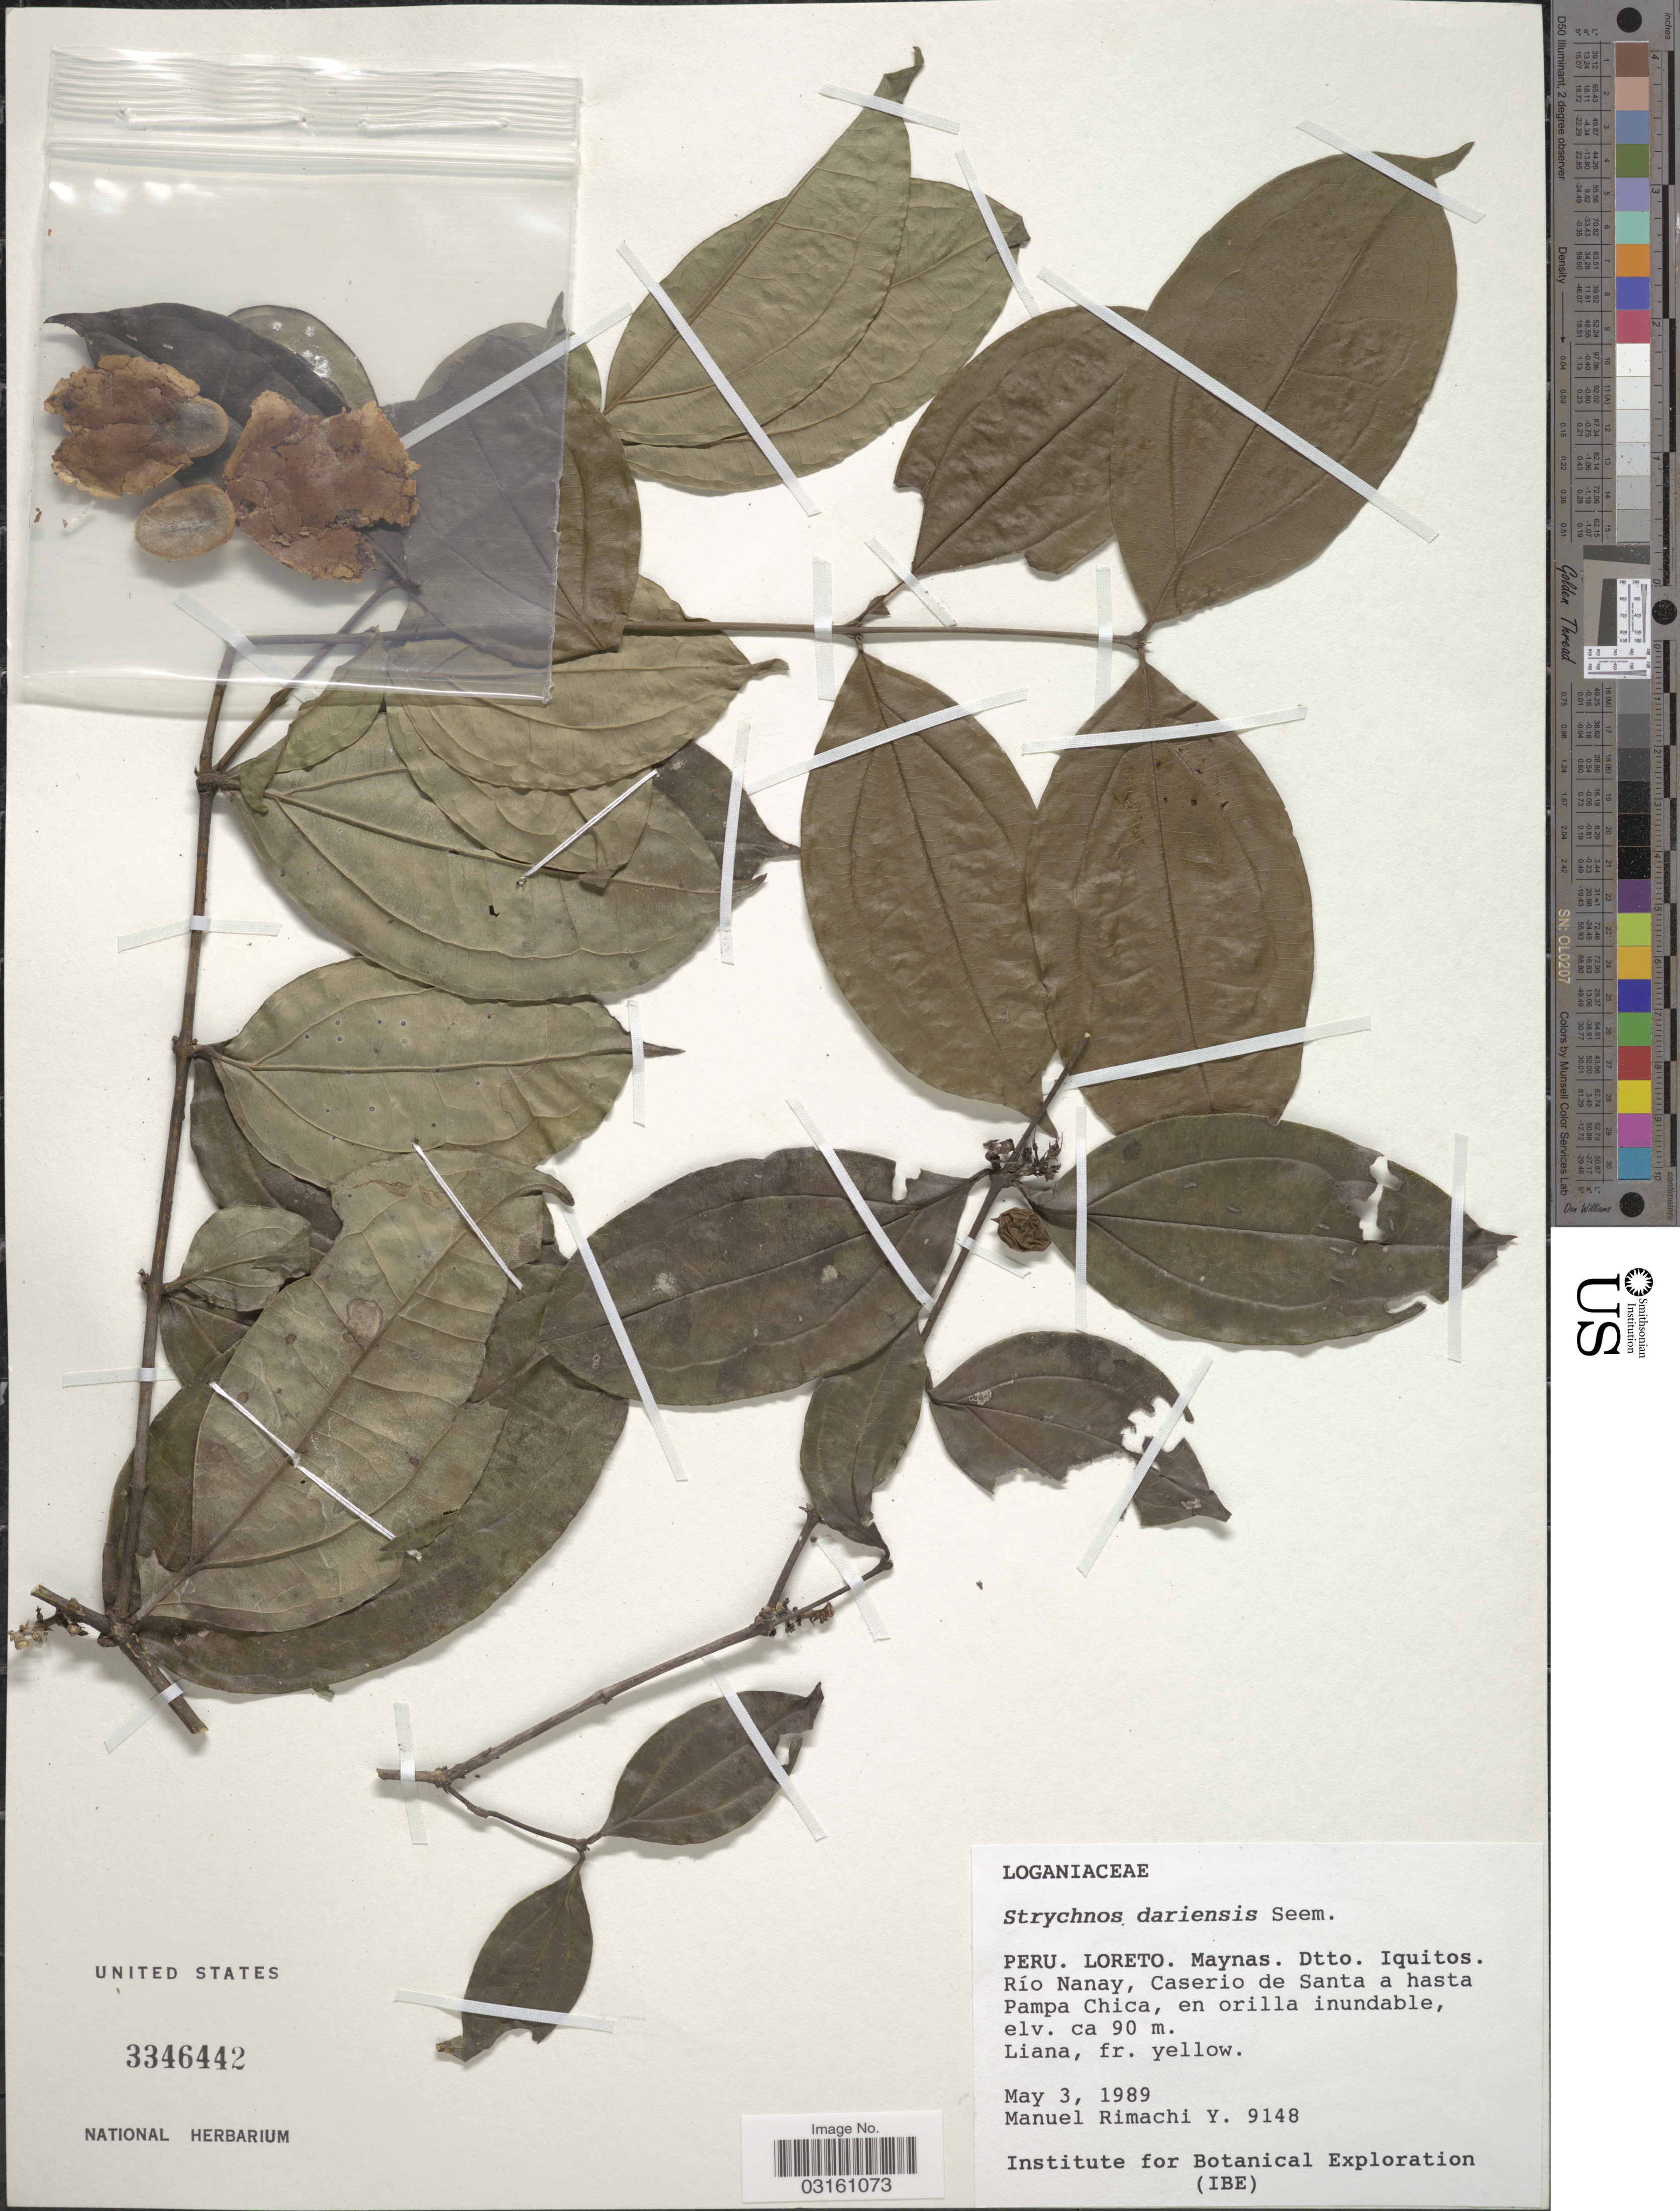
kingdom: Plantae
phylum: Tracheophyta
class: Magnoliopsida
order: Gentianales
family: Loganiaceae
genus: Strychnos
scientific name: Strychnos bredemeyeri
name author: (Schult.) Sprague & Sandwith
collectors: M. Rimachi Y.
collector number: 9148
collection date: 1989-05-03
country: Peru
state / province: Loreto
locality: Maynas. Dtto. Iquitos. Río Nanay, Caserio de Santa a hasta Pampa Chica.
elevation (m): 90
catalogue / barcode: US 3346442